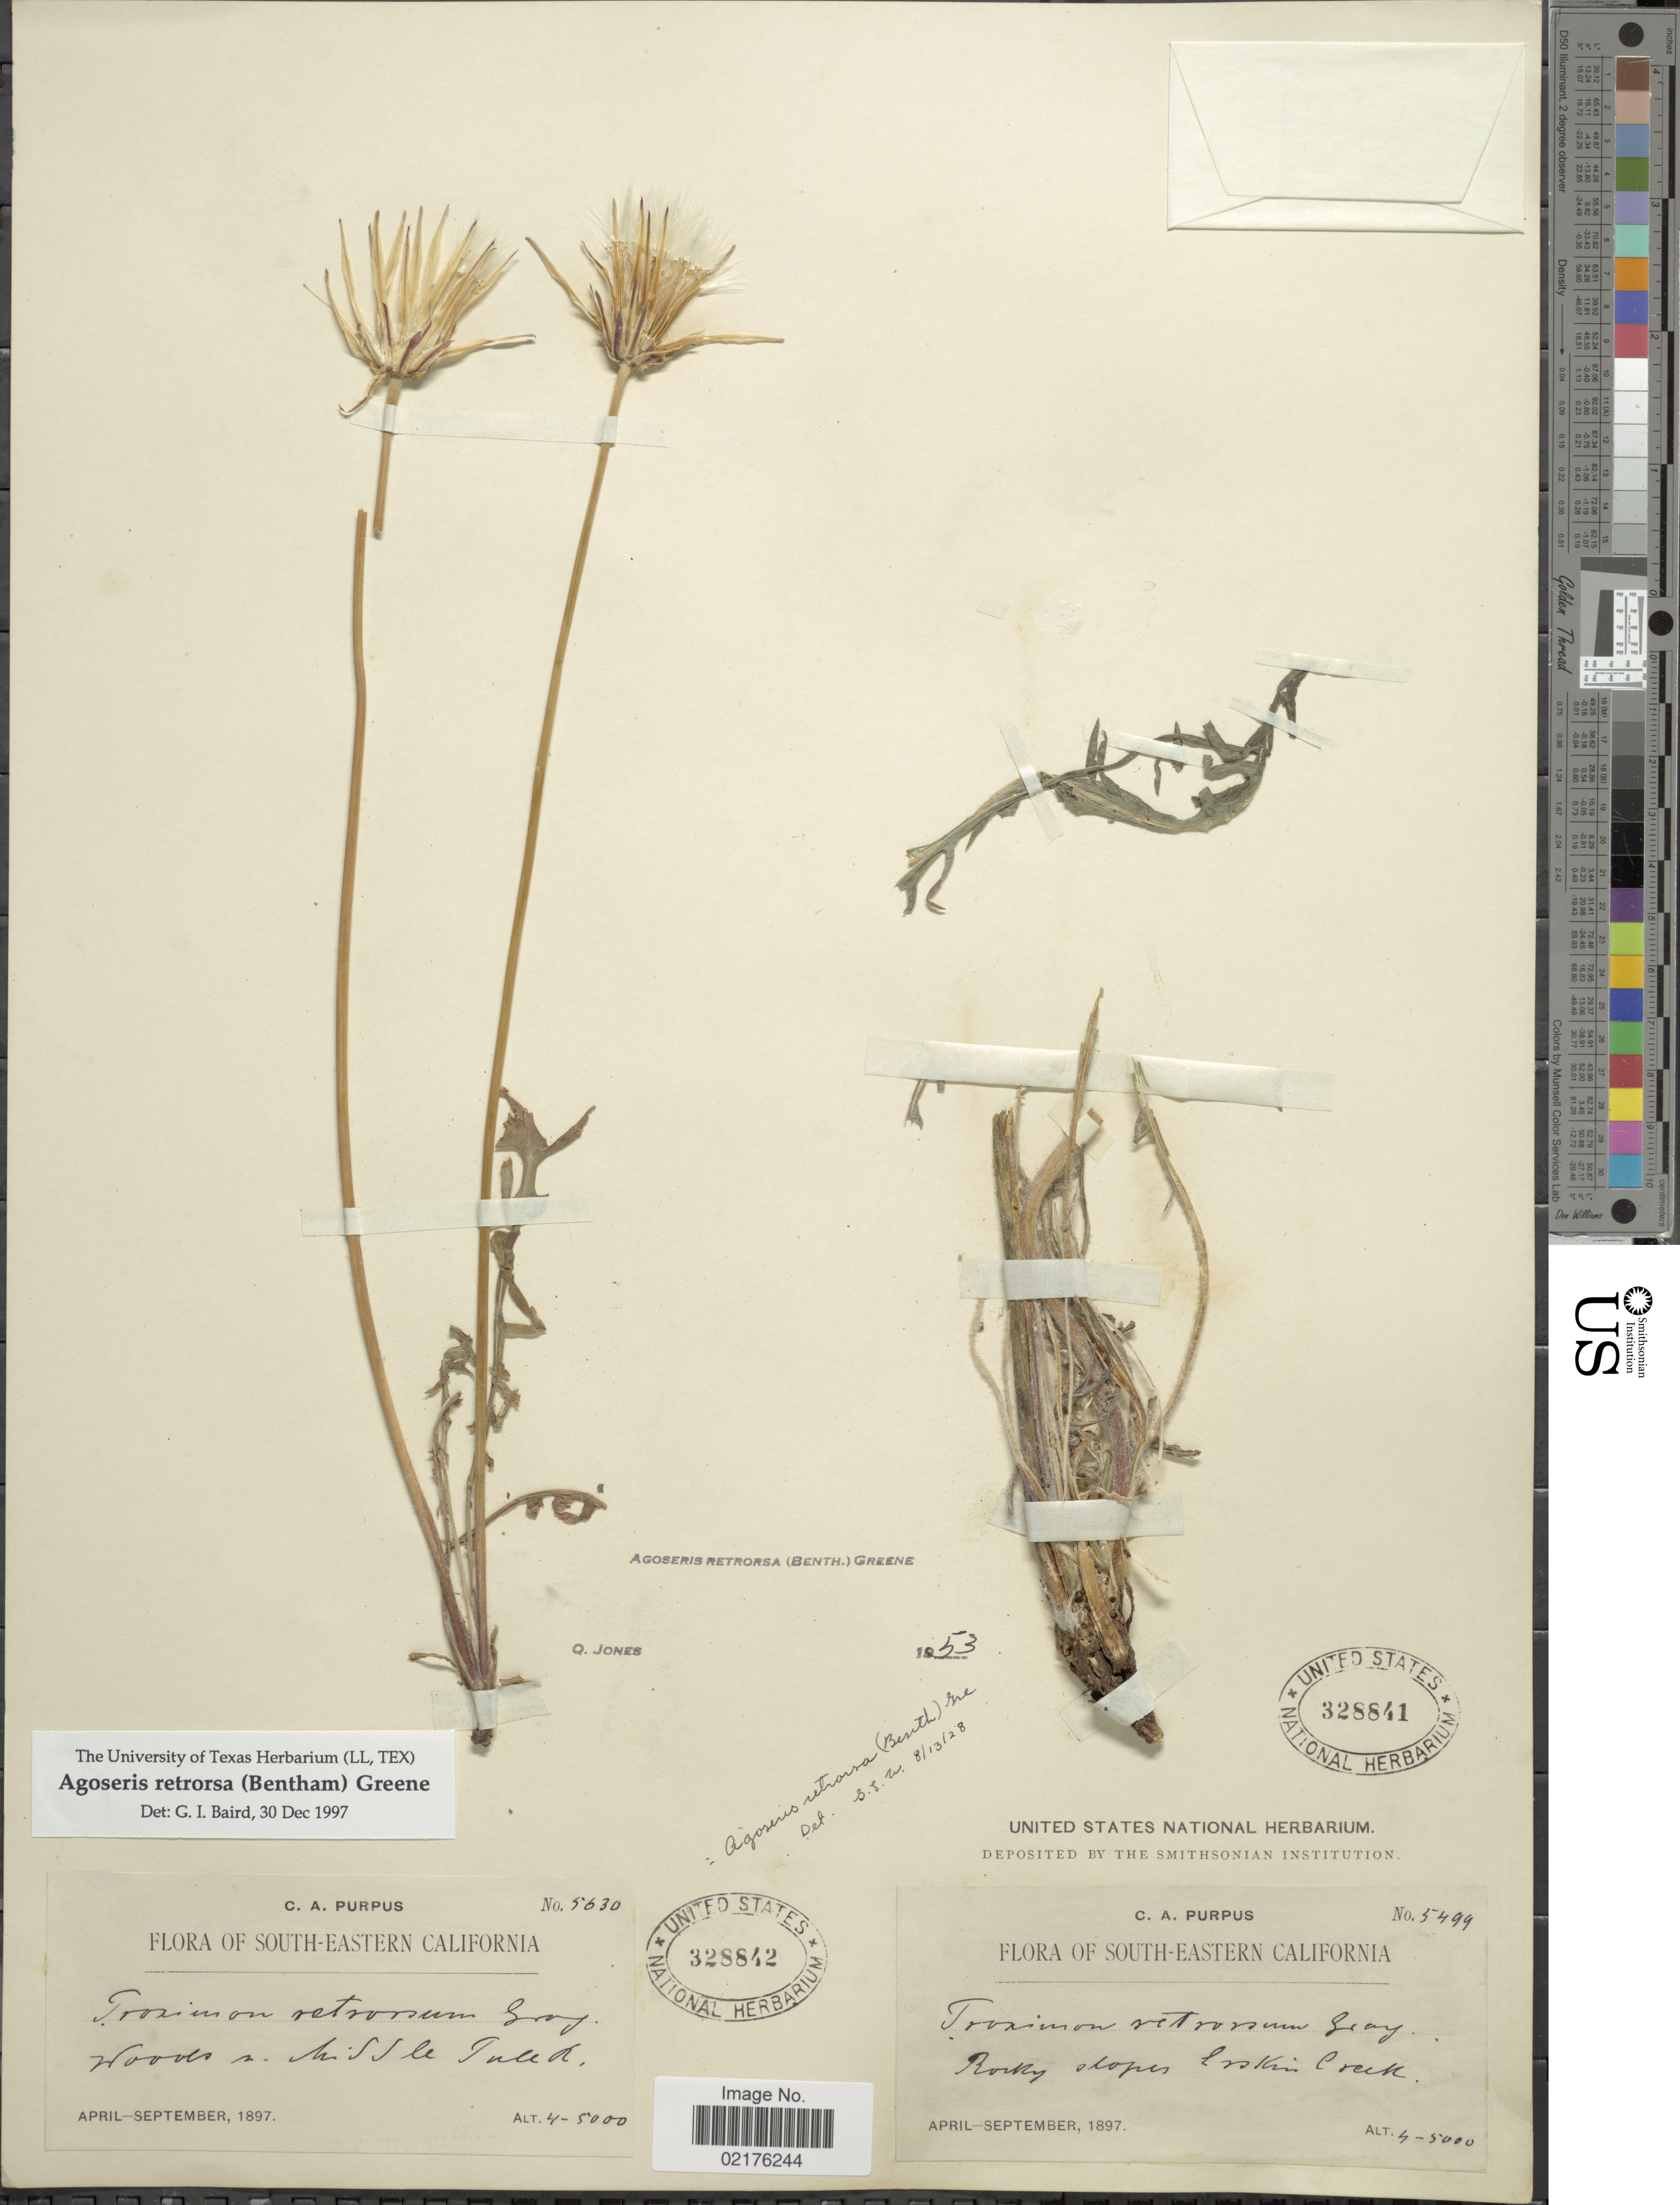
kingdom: Plantae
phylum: Tracheophyta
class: Magnoliopsida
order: Asterales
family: Asteraceae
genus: Agoseris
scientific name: Agoseris retrorsa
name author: (Benth.) Greene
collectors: C. A. Purpus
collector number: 5360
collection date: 1897-04/1897-09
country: United States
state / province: California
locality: South-Eastern California, Woods n. Middle Tule River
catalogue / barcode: US 3128842-2